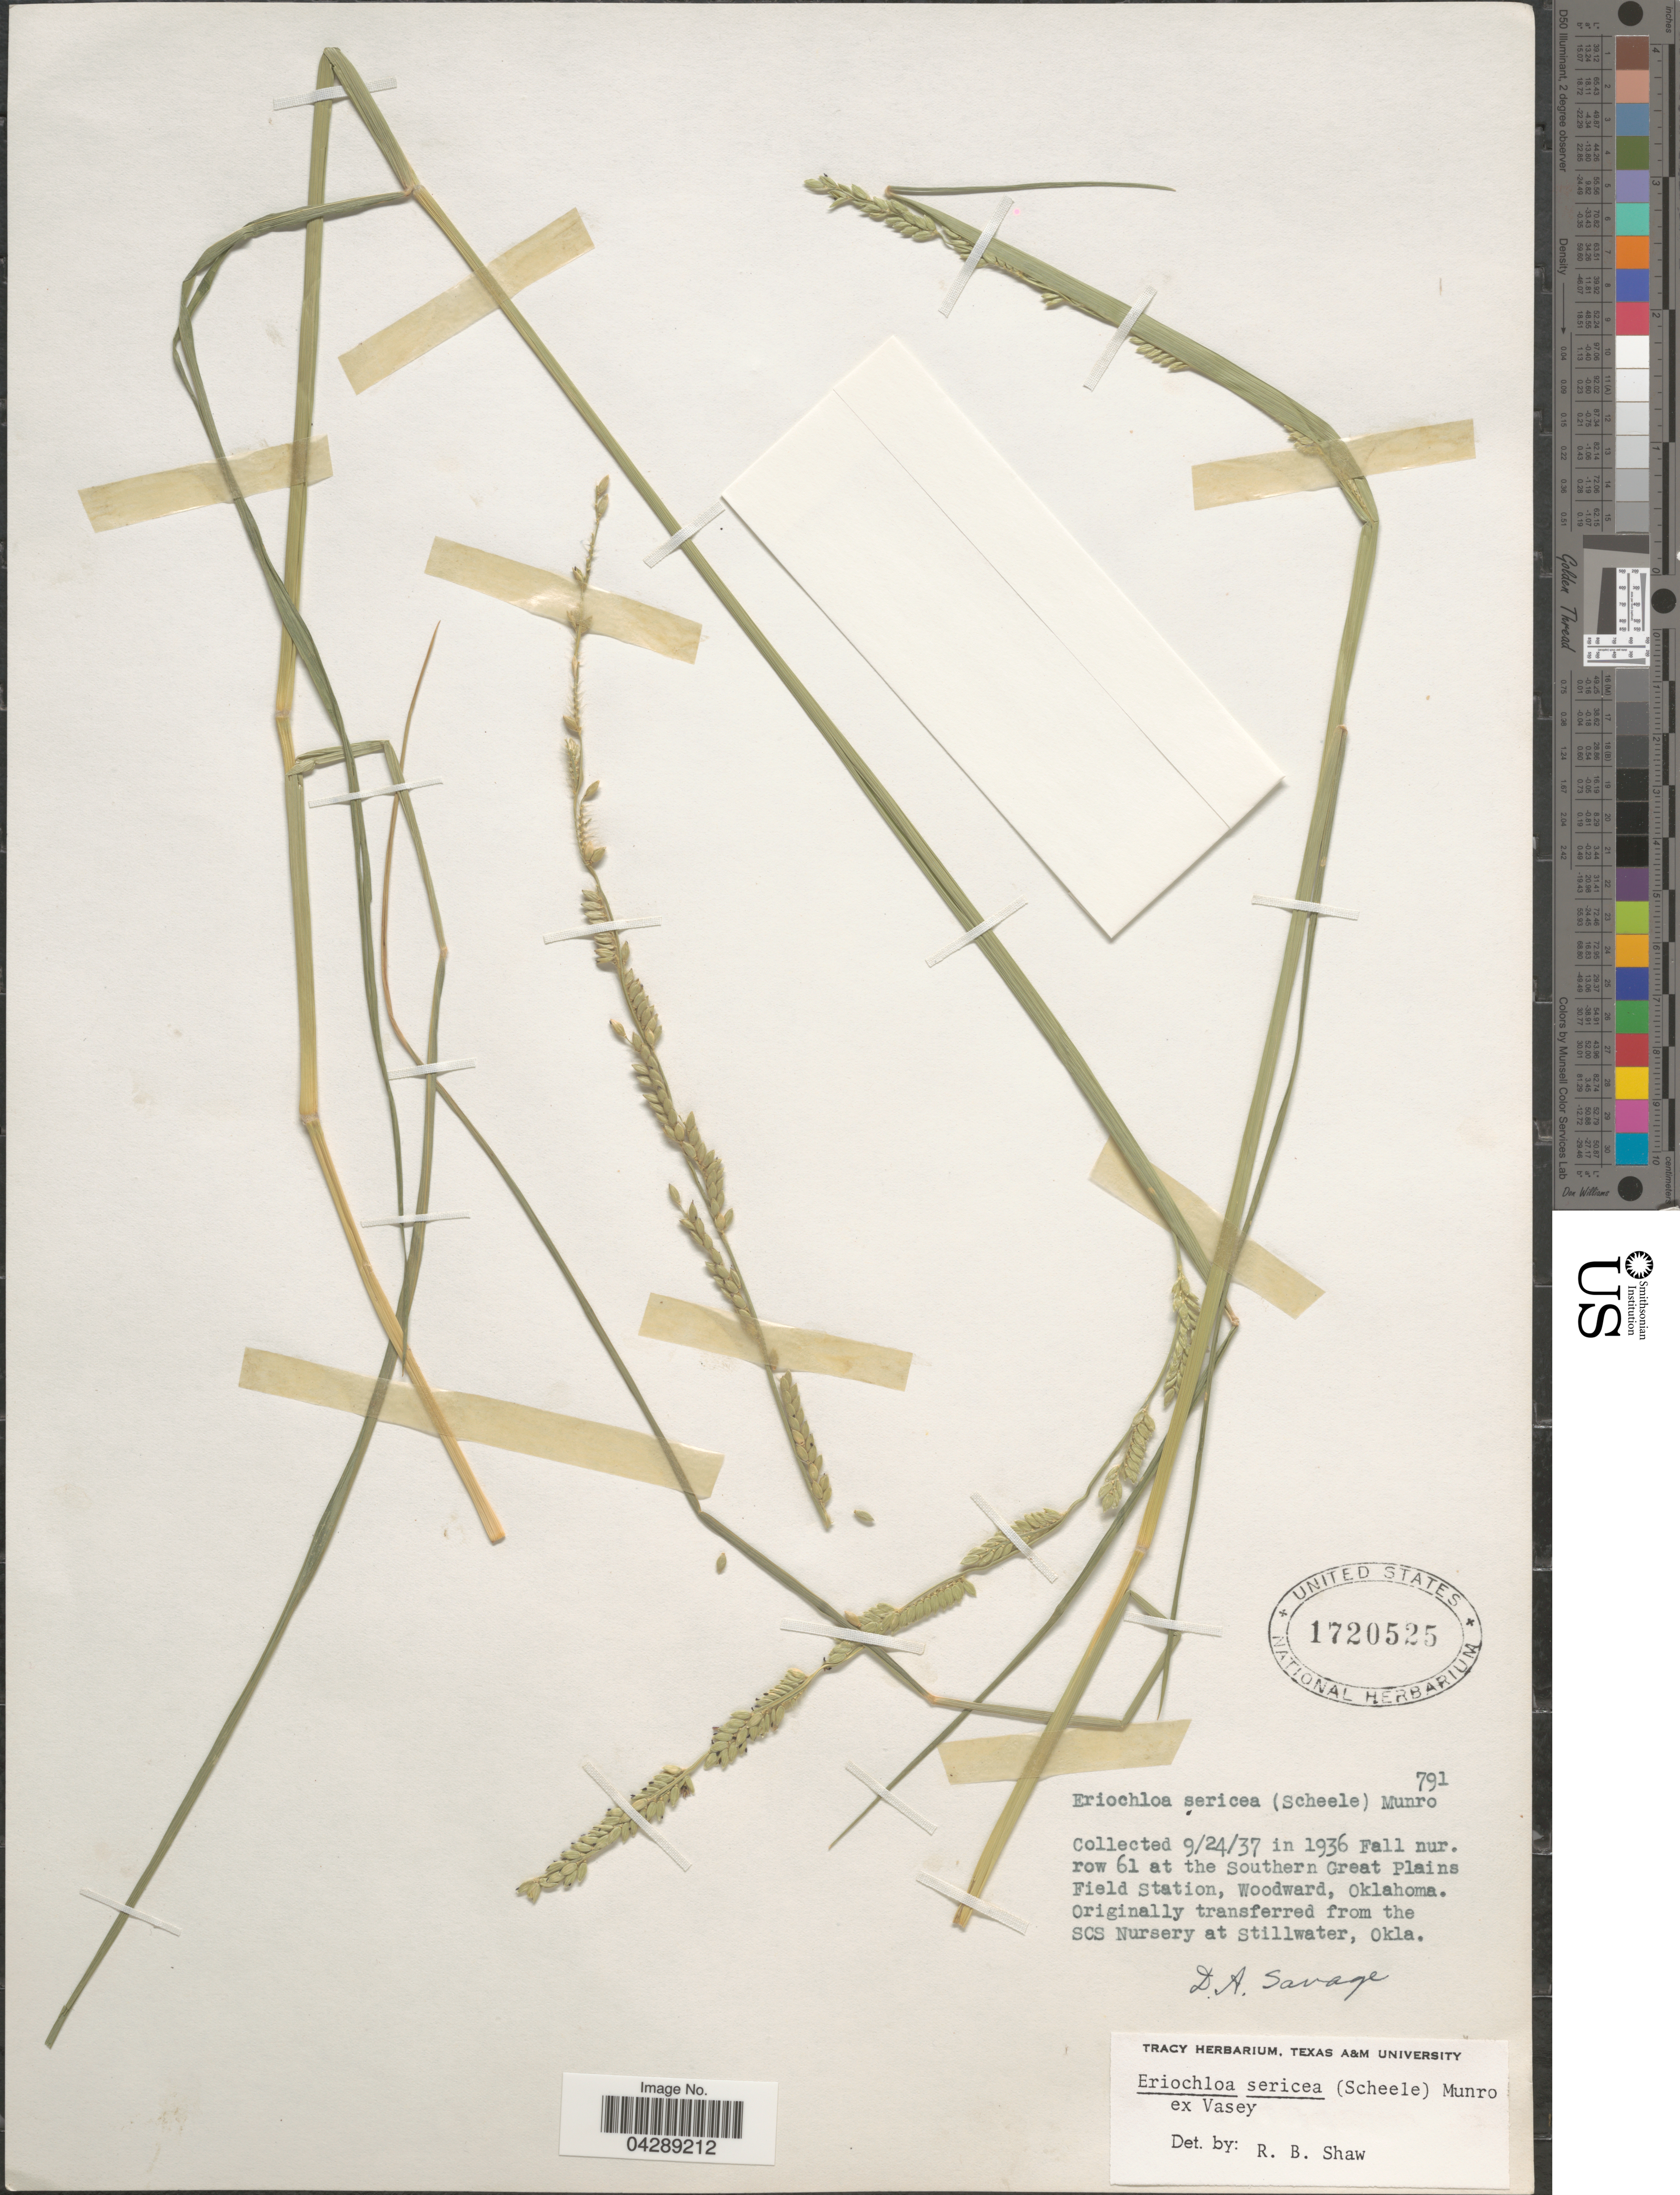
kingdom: Plantae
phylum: Tracheophyta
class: Liliopsida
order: Poales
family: Poaceae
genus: Eriochloa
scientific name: Eriochloa sericea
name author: (Scheele) Munro ex Vasey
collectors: D. Savage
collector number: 791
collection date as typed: Transcribed d/m/y: 24/9/37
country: United States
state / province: Oklahoma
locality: Row 61 at the Southern Great Plains Field Station, Woodward.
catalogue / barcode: US 1720525